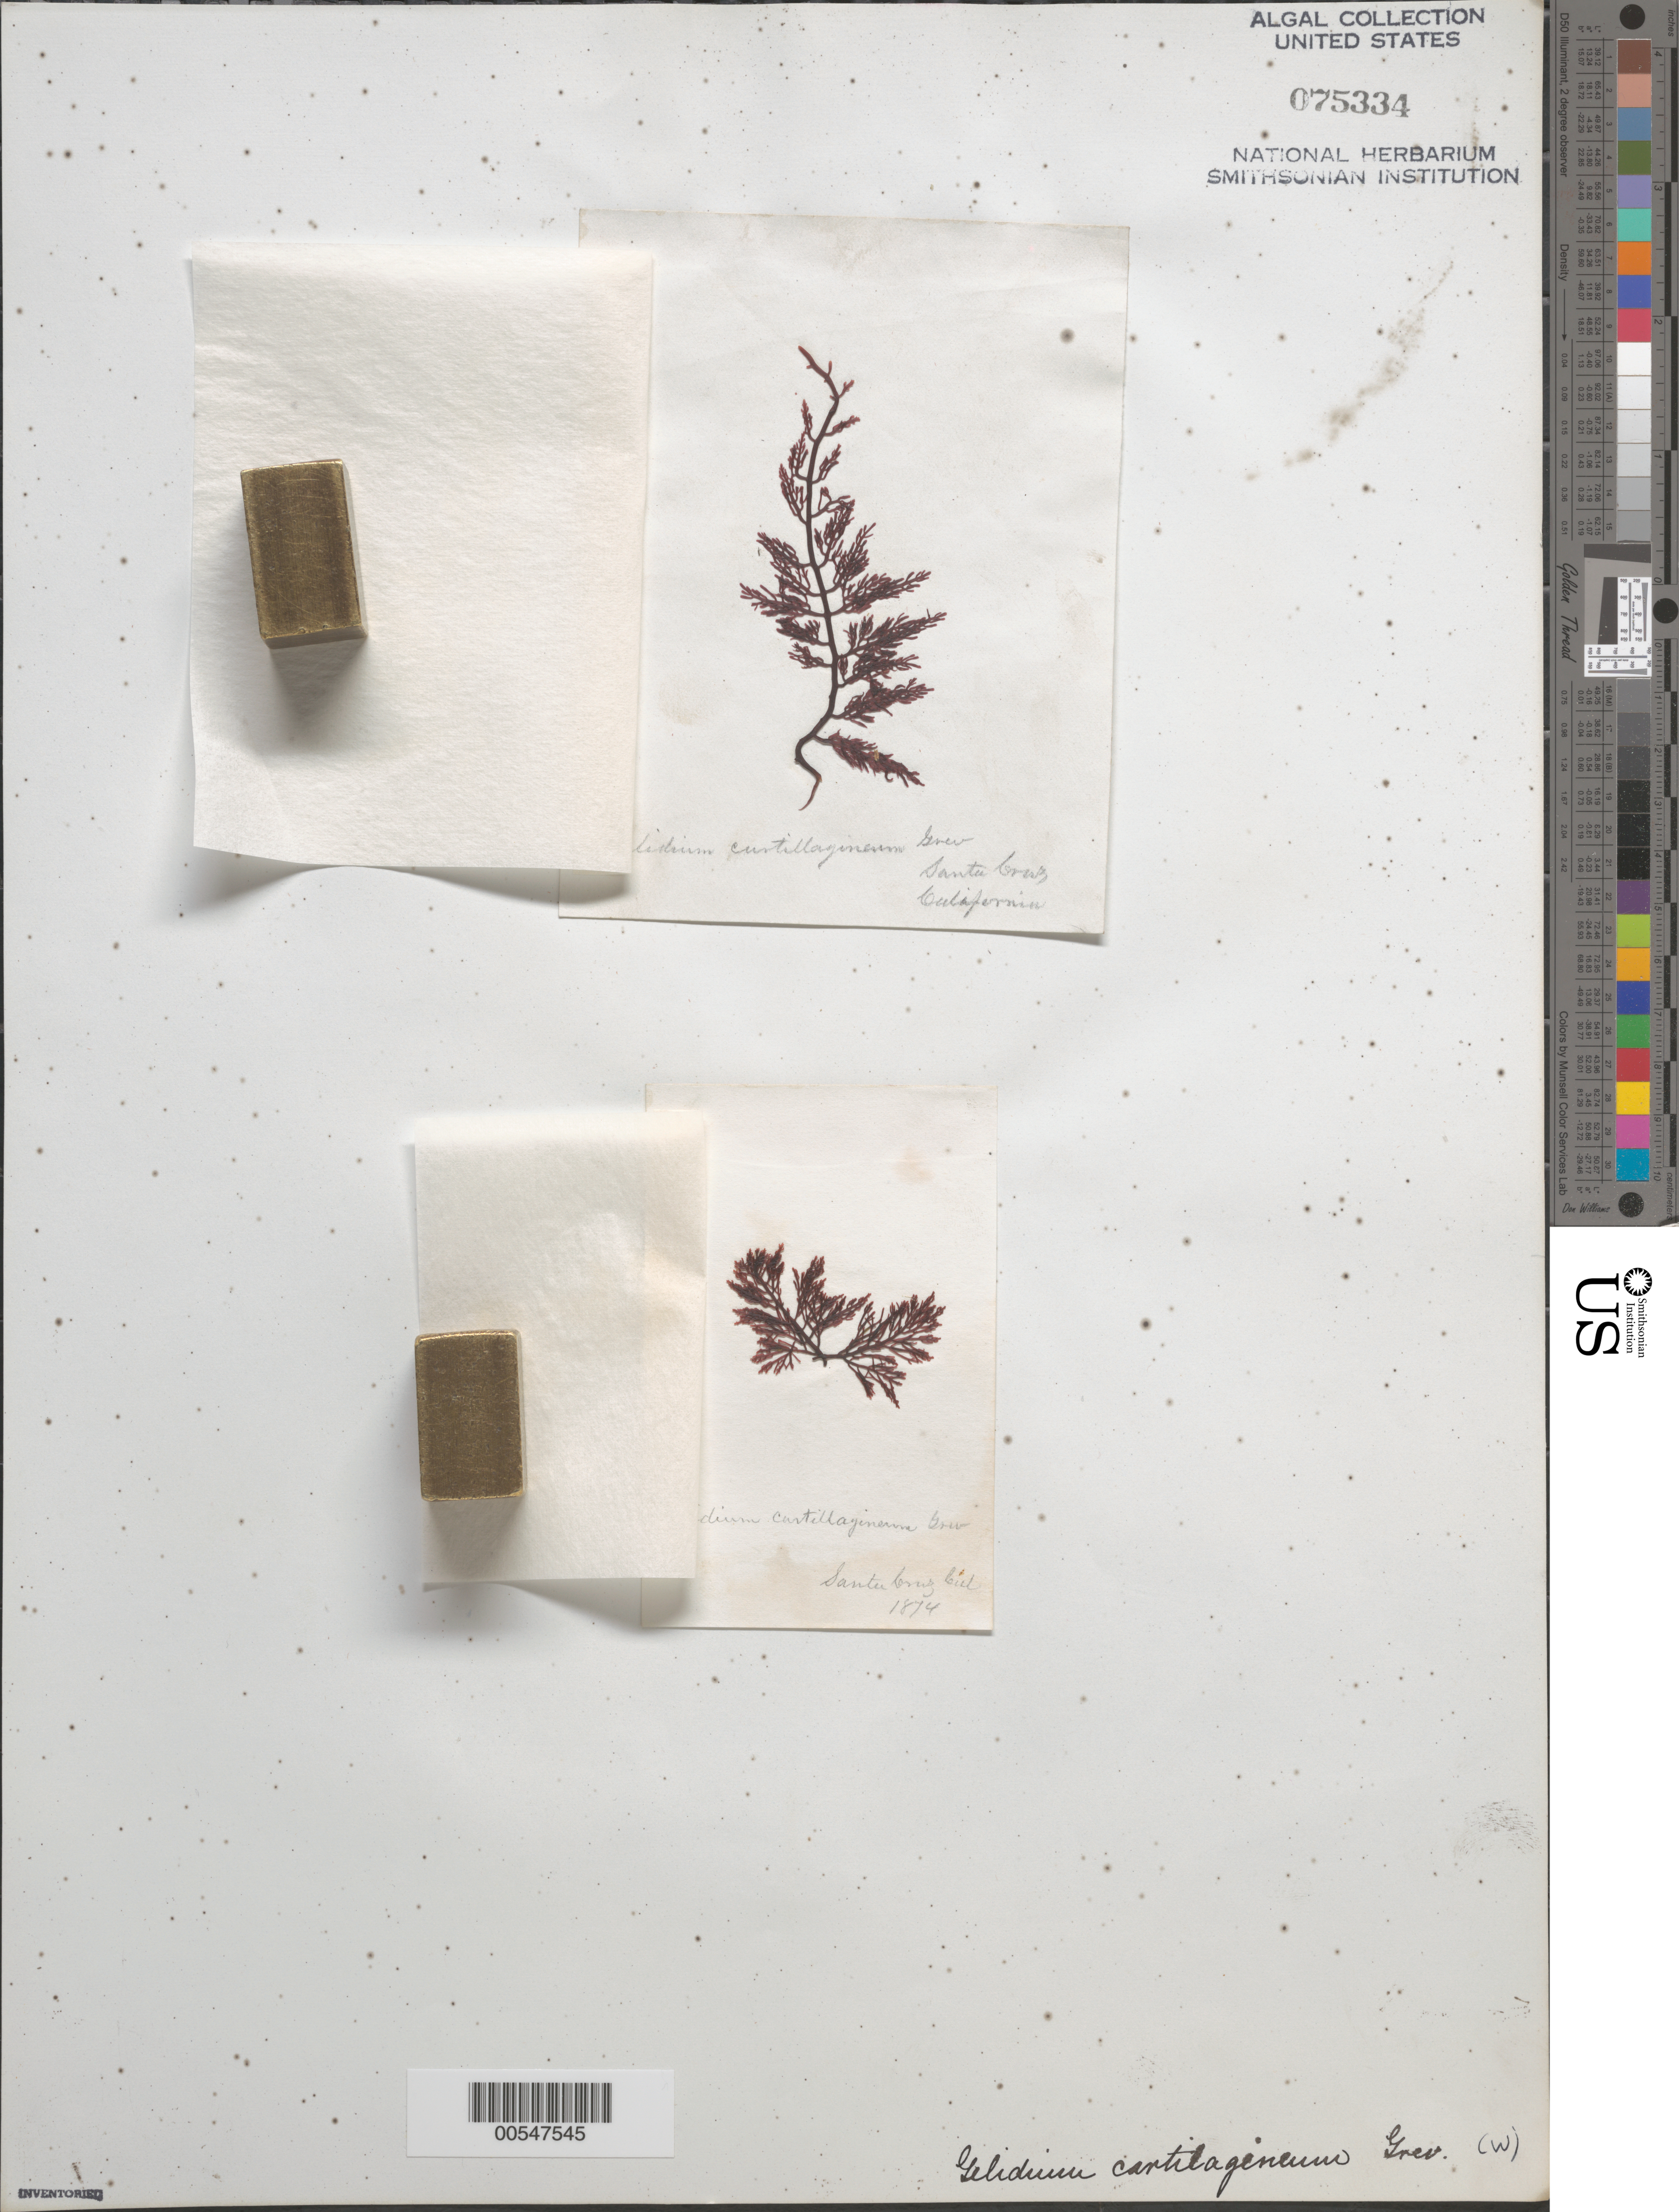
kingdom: Plantae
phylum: Rhodophyta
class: Florideophyceae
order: Plocamiales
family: Plocamiaceae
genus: Plocamium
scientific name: Plocamium cartilagineum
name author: (L.) P.S. Dixon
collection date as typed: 1874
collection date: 1874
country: United States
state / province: California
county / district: Santa Cruz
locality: Santa Cruz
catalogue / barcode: US 75334